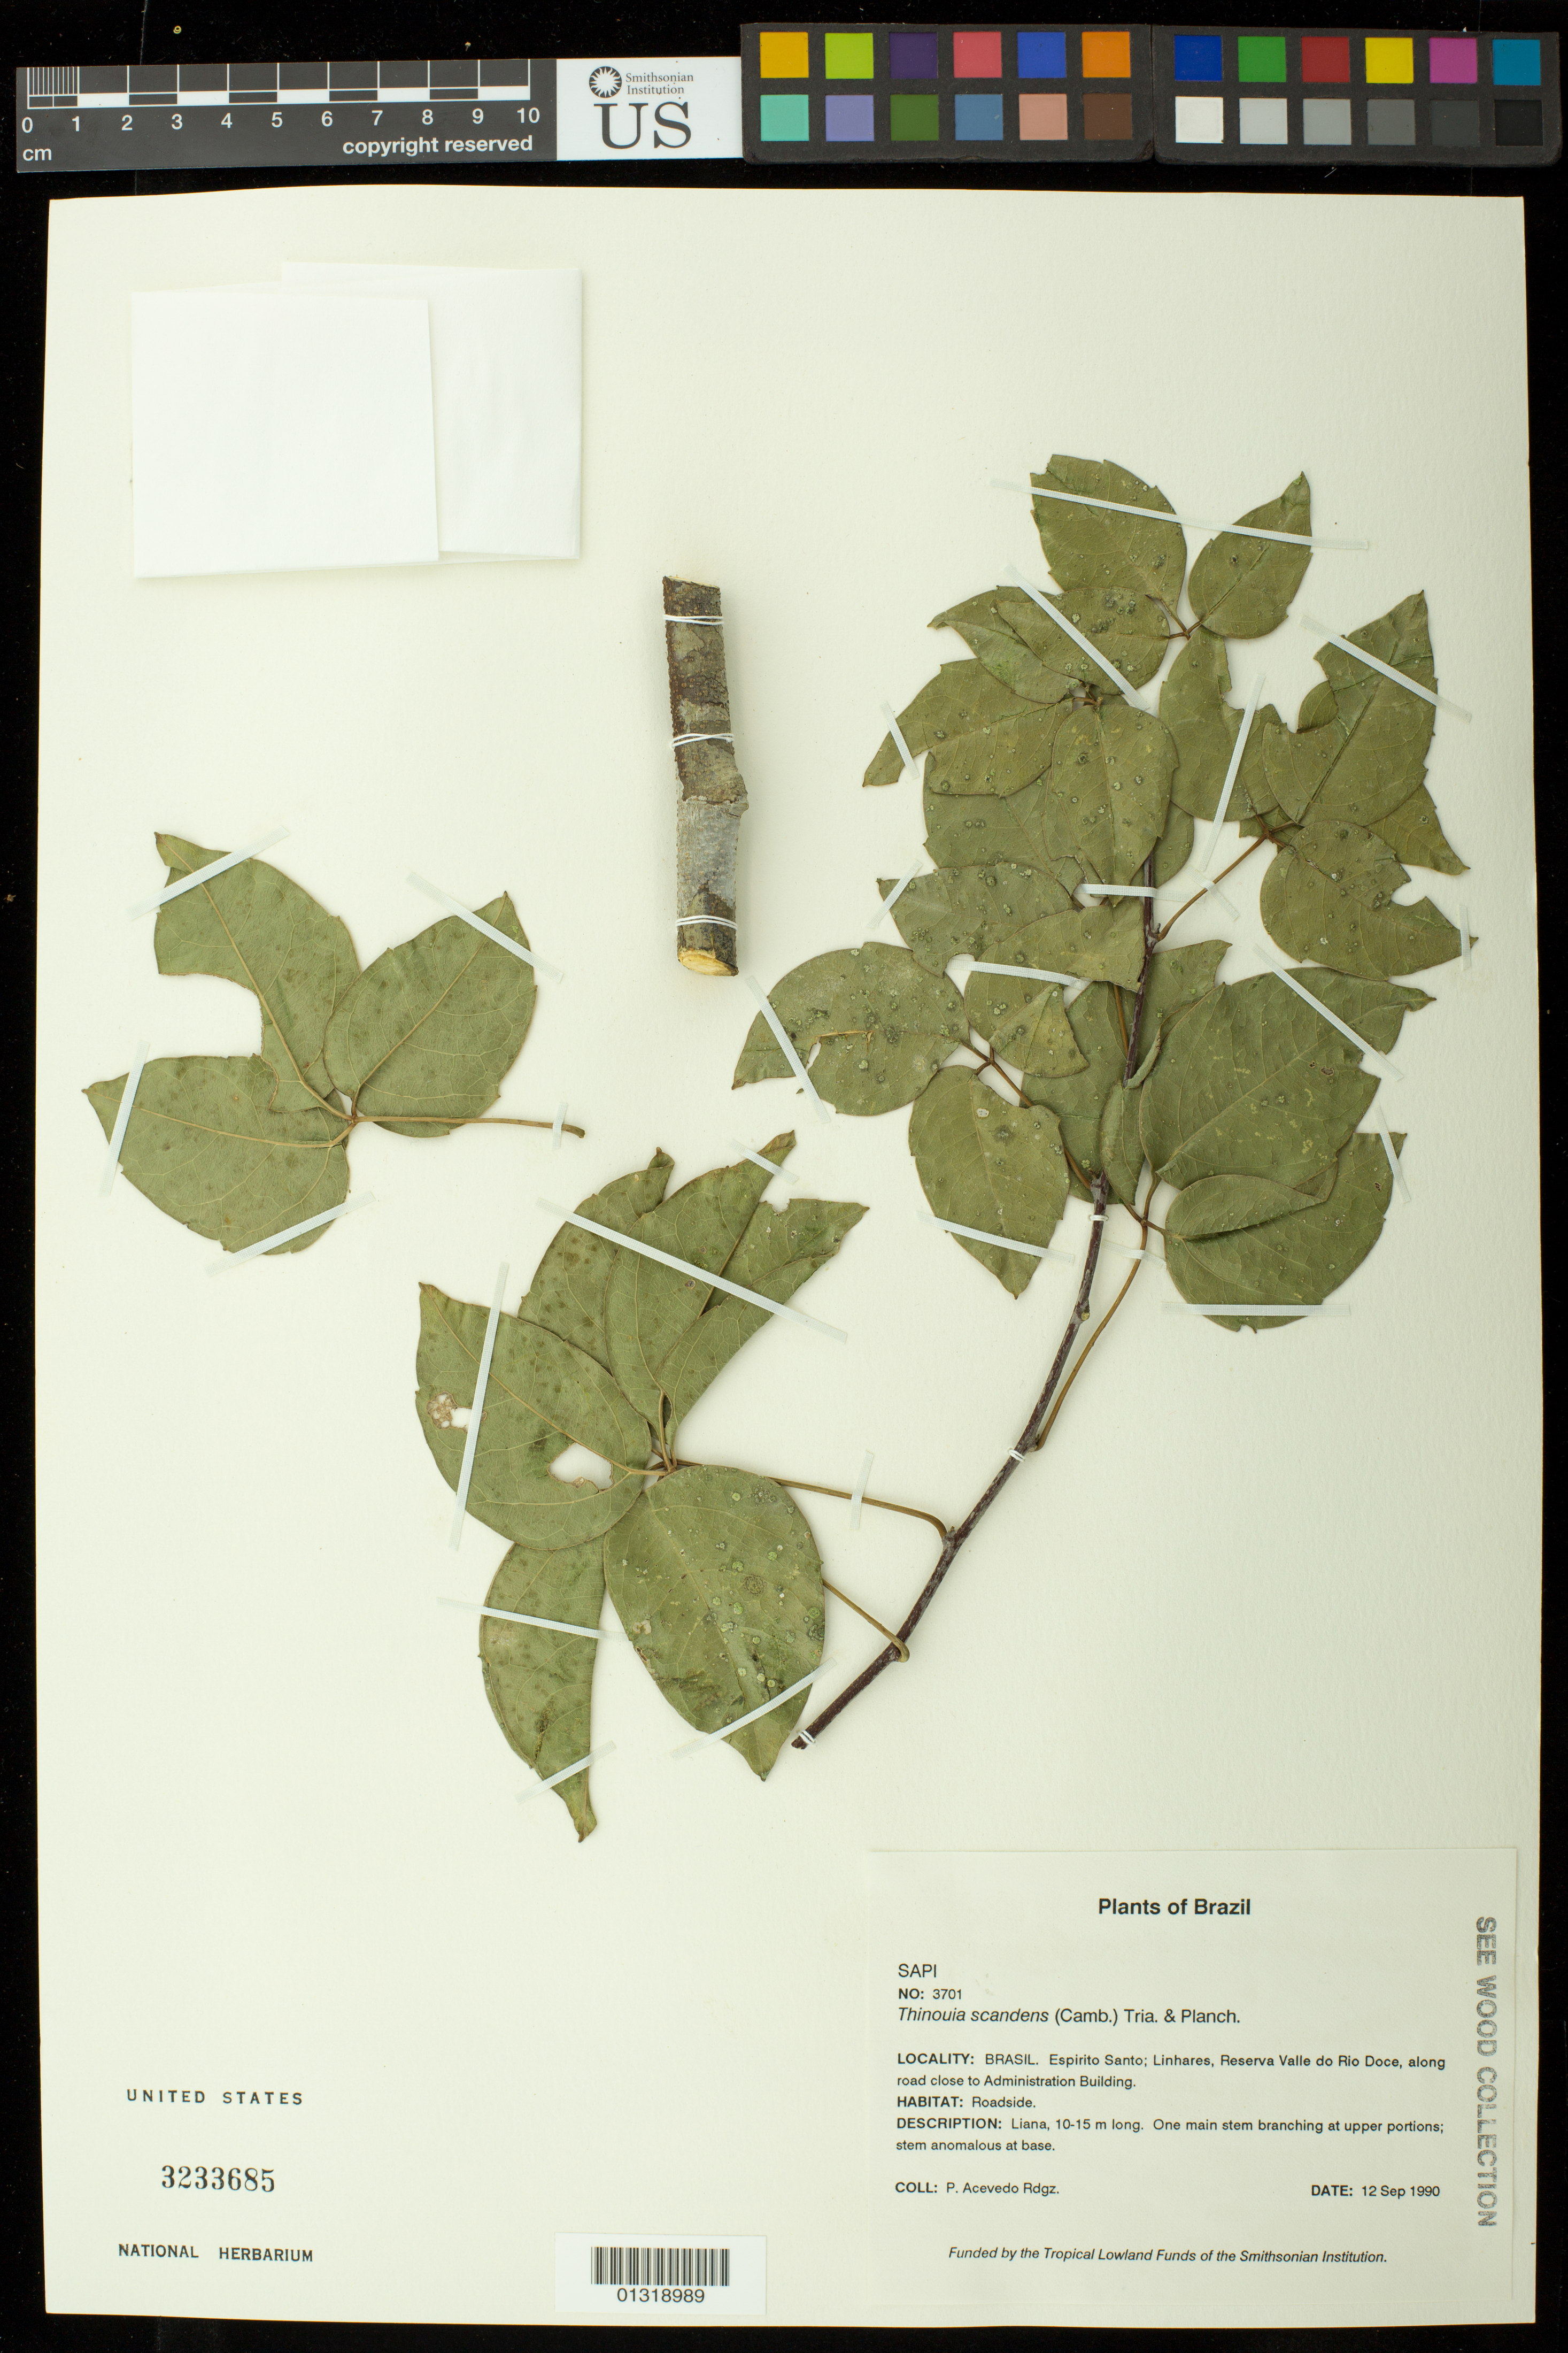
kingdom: Plantae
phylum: Tracheophyta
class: Magnoliopsida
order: Sapindales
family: Sapindaceae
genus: Thinouia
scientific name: Thinouia scandens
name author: (Cambess.) Triana & Planch.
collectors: P. Acevedo-Rodr.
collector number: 3701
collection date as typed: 12 Sep 1990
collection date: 1990-09-12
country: Brazil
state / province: Espirito Santo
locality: Espirito Santo; Linhares, Reserva Valle do Río Doce, along road close to Administration Building.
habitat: Roadside.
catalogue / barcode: US 3233685